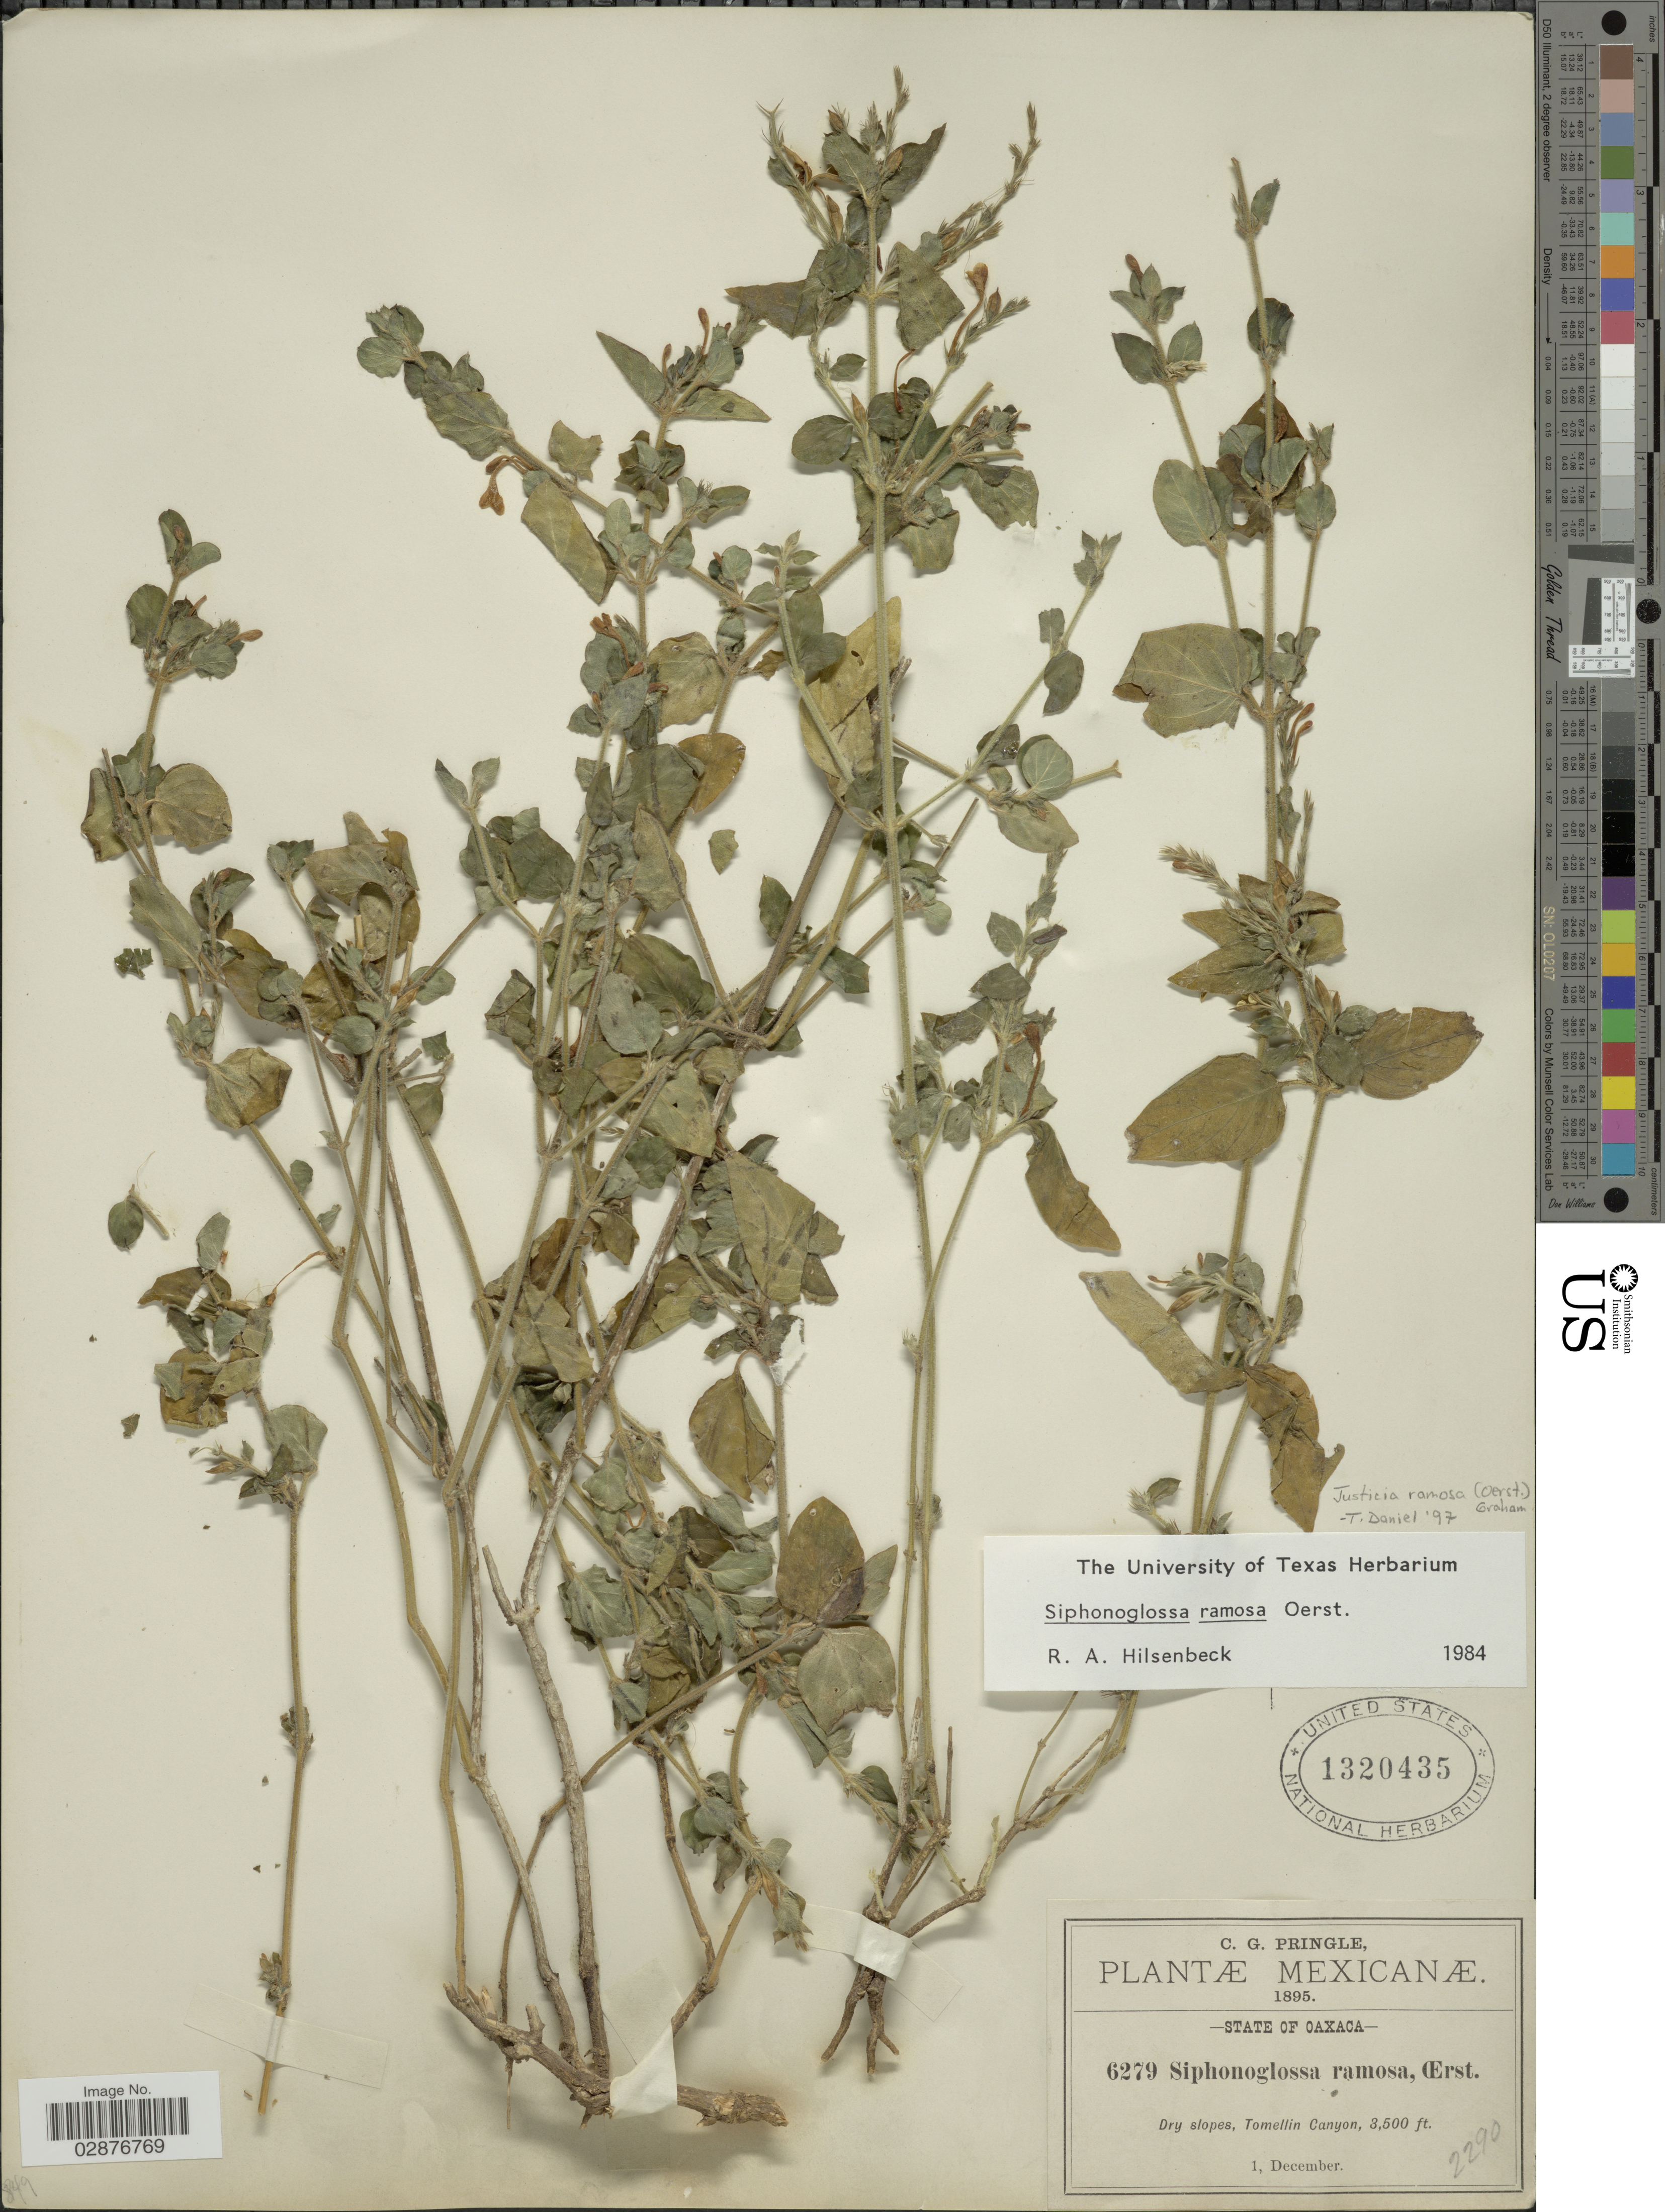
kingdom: Plantae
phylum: Tracheophyta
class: Magnoliopsida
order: Lamiales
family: Acanthaceae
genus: Justicia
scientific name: Justicia ramosa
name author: (Oerst.) V.A.W. Graham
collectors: C. G. Pringle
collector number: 6279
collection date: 1895-12-01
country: Mexico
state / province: Oaxaca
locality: Tomellin Canyon.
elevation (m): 1067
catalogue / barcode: US 1320435